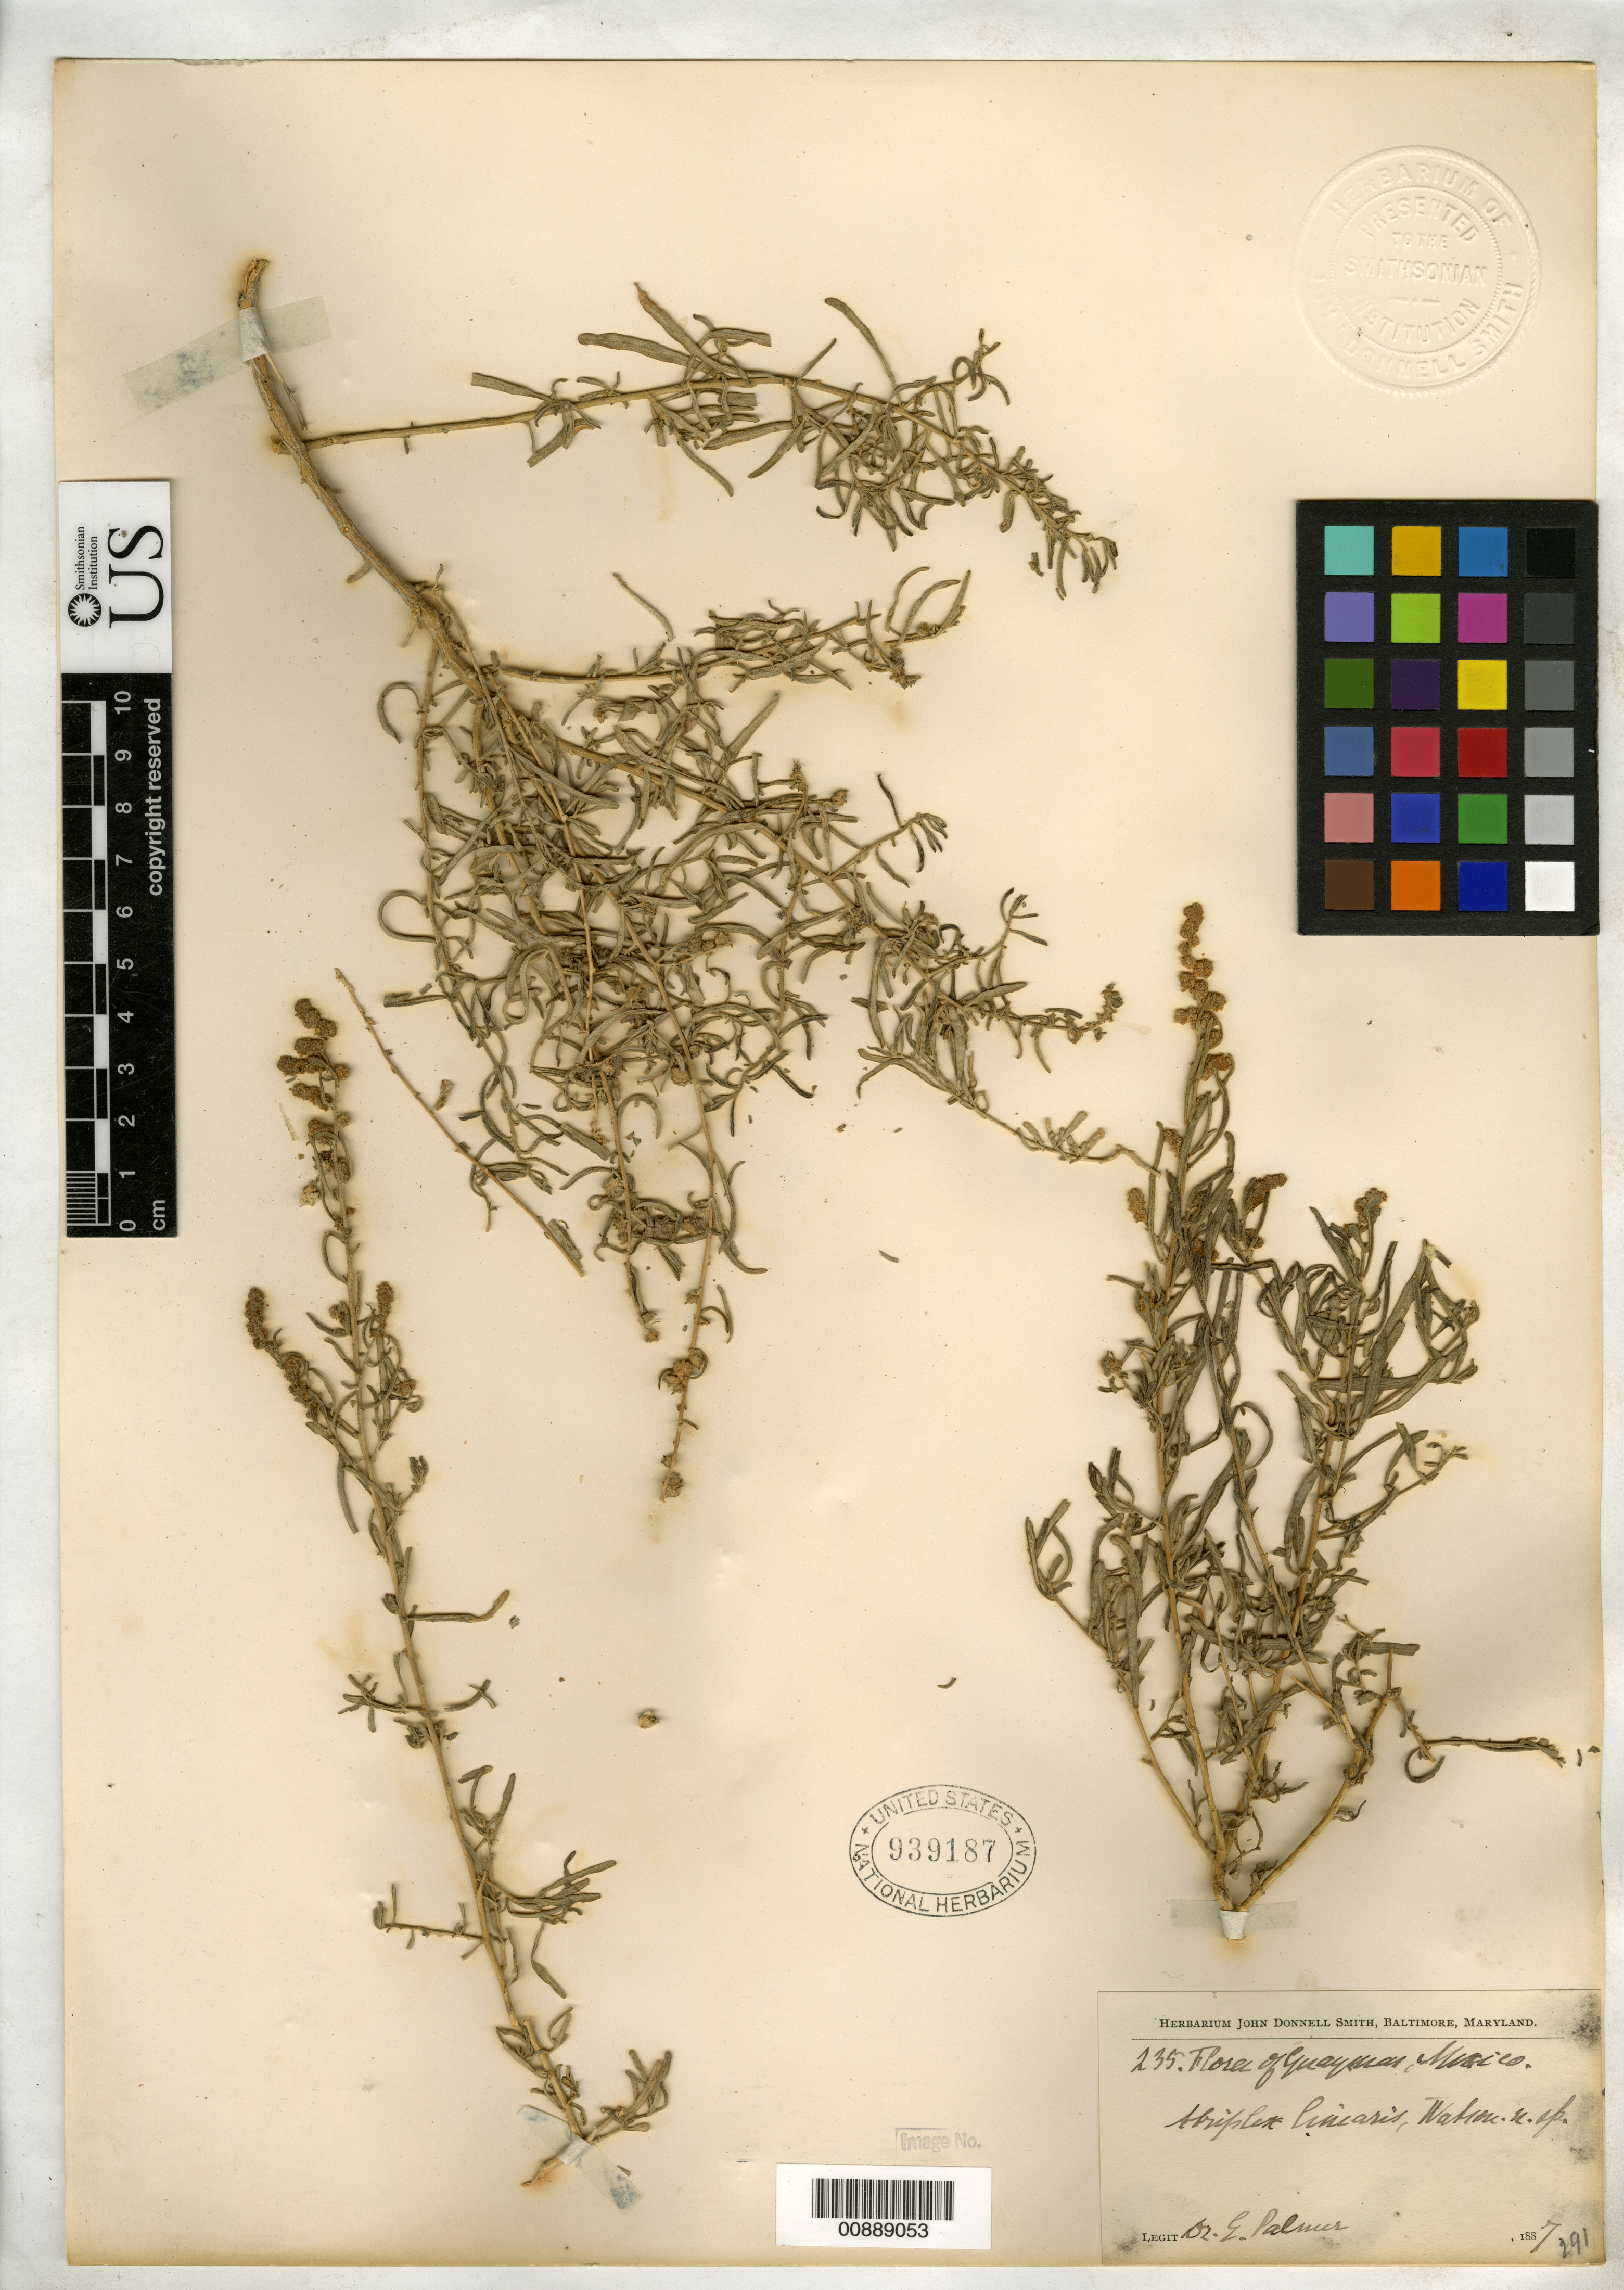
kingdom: Plantae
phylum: Tracheophyta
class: Magnoliopsida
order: Caryophyllales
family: Amaranthaceae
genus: Atriplex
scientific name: Atriplex linearis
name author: S. Watson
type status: Syntype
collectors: E. Palmer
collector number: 235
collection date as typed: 1887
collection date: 1887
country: Mexico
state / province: Sonora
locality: Guaymas, Sonora.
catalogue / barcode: US 939187